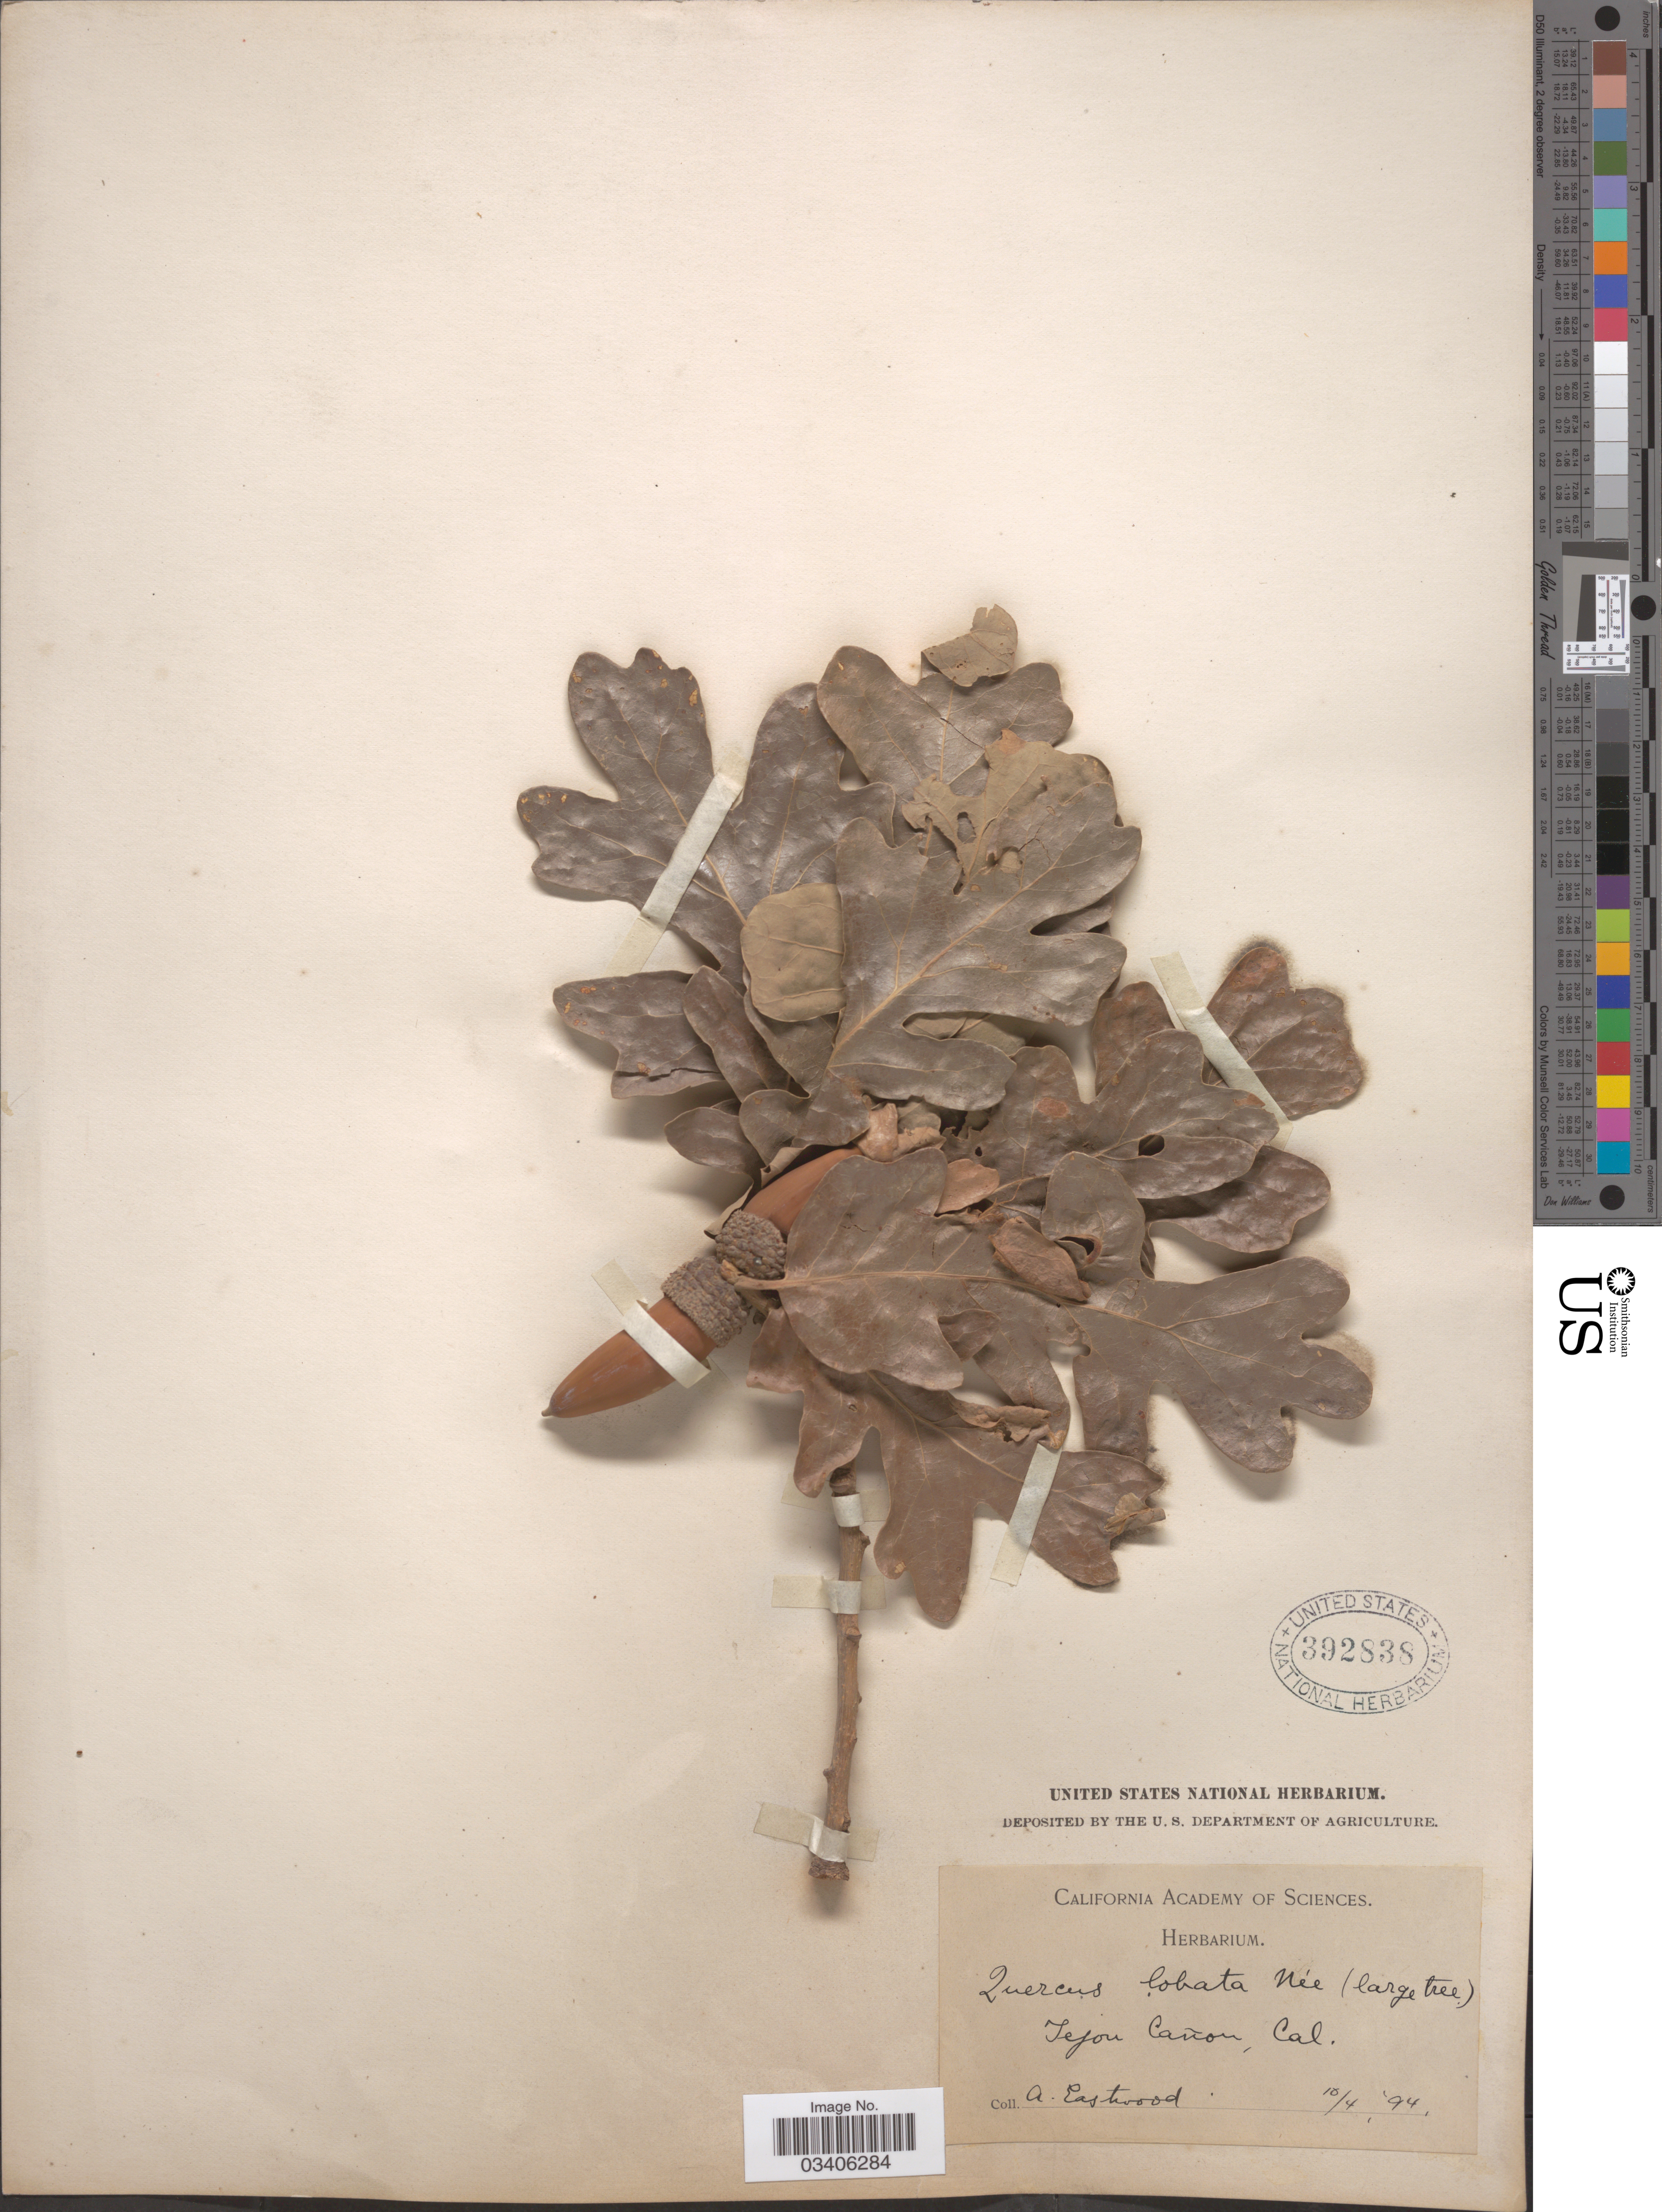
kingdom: Plantae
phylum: Tracheophyta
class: Magnoliopsida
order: Fagales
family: Fagaceae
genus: Quercus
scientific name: Quercus lobata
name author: Née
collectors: A. Eastwood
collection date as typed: Transcribed d/m/y: 4/10/94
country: United States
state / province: California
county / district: Kern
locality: Tejon Cañon.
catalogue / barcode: US 392838